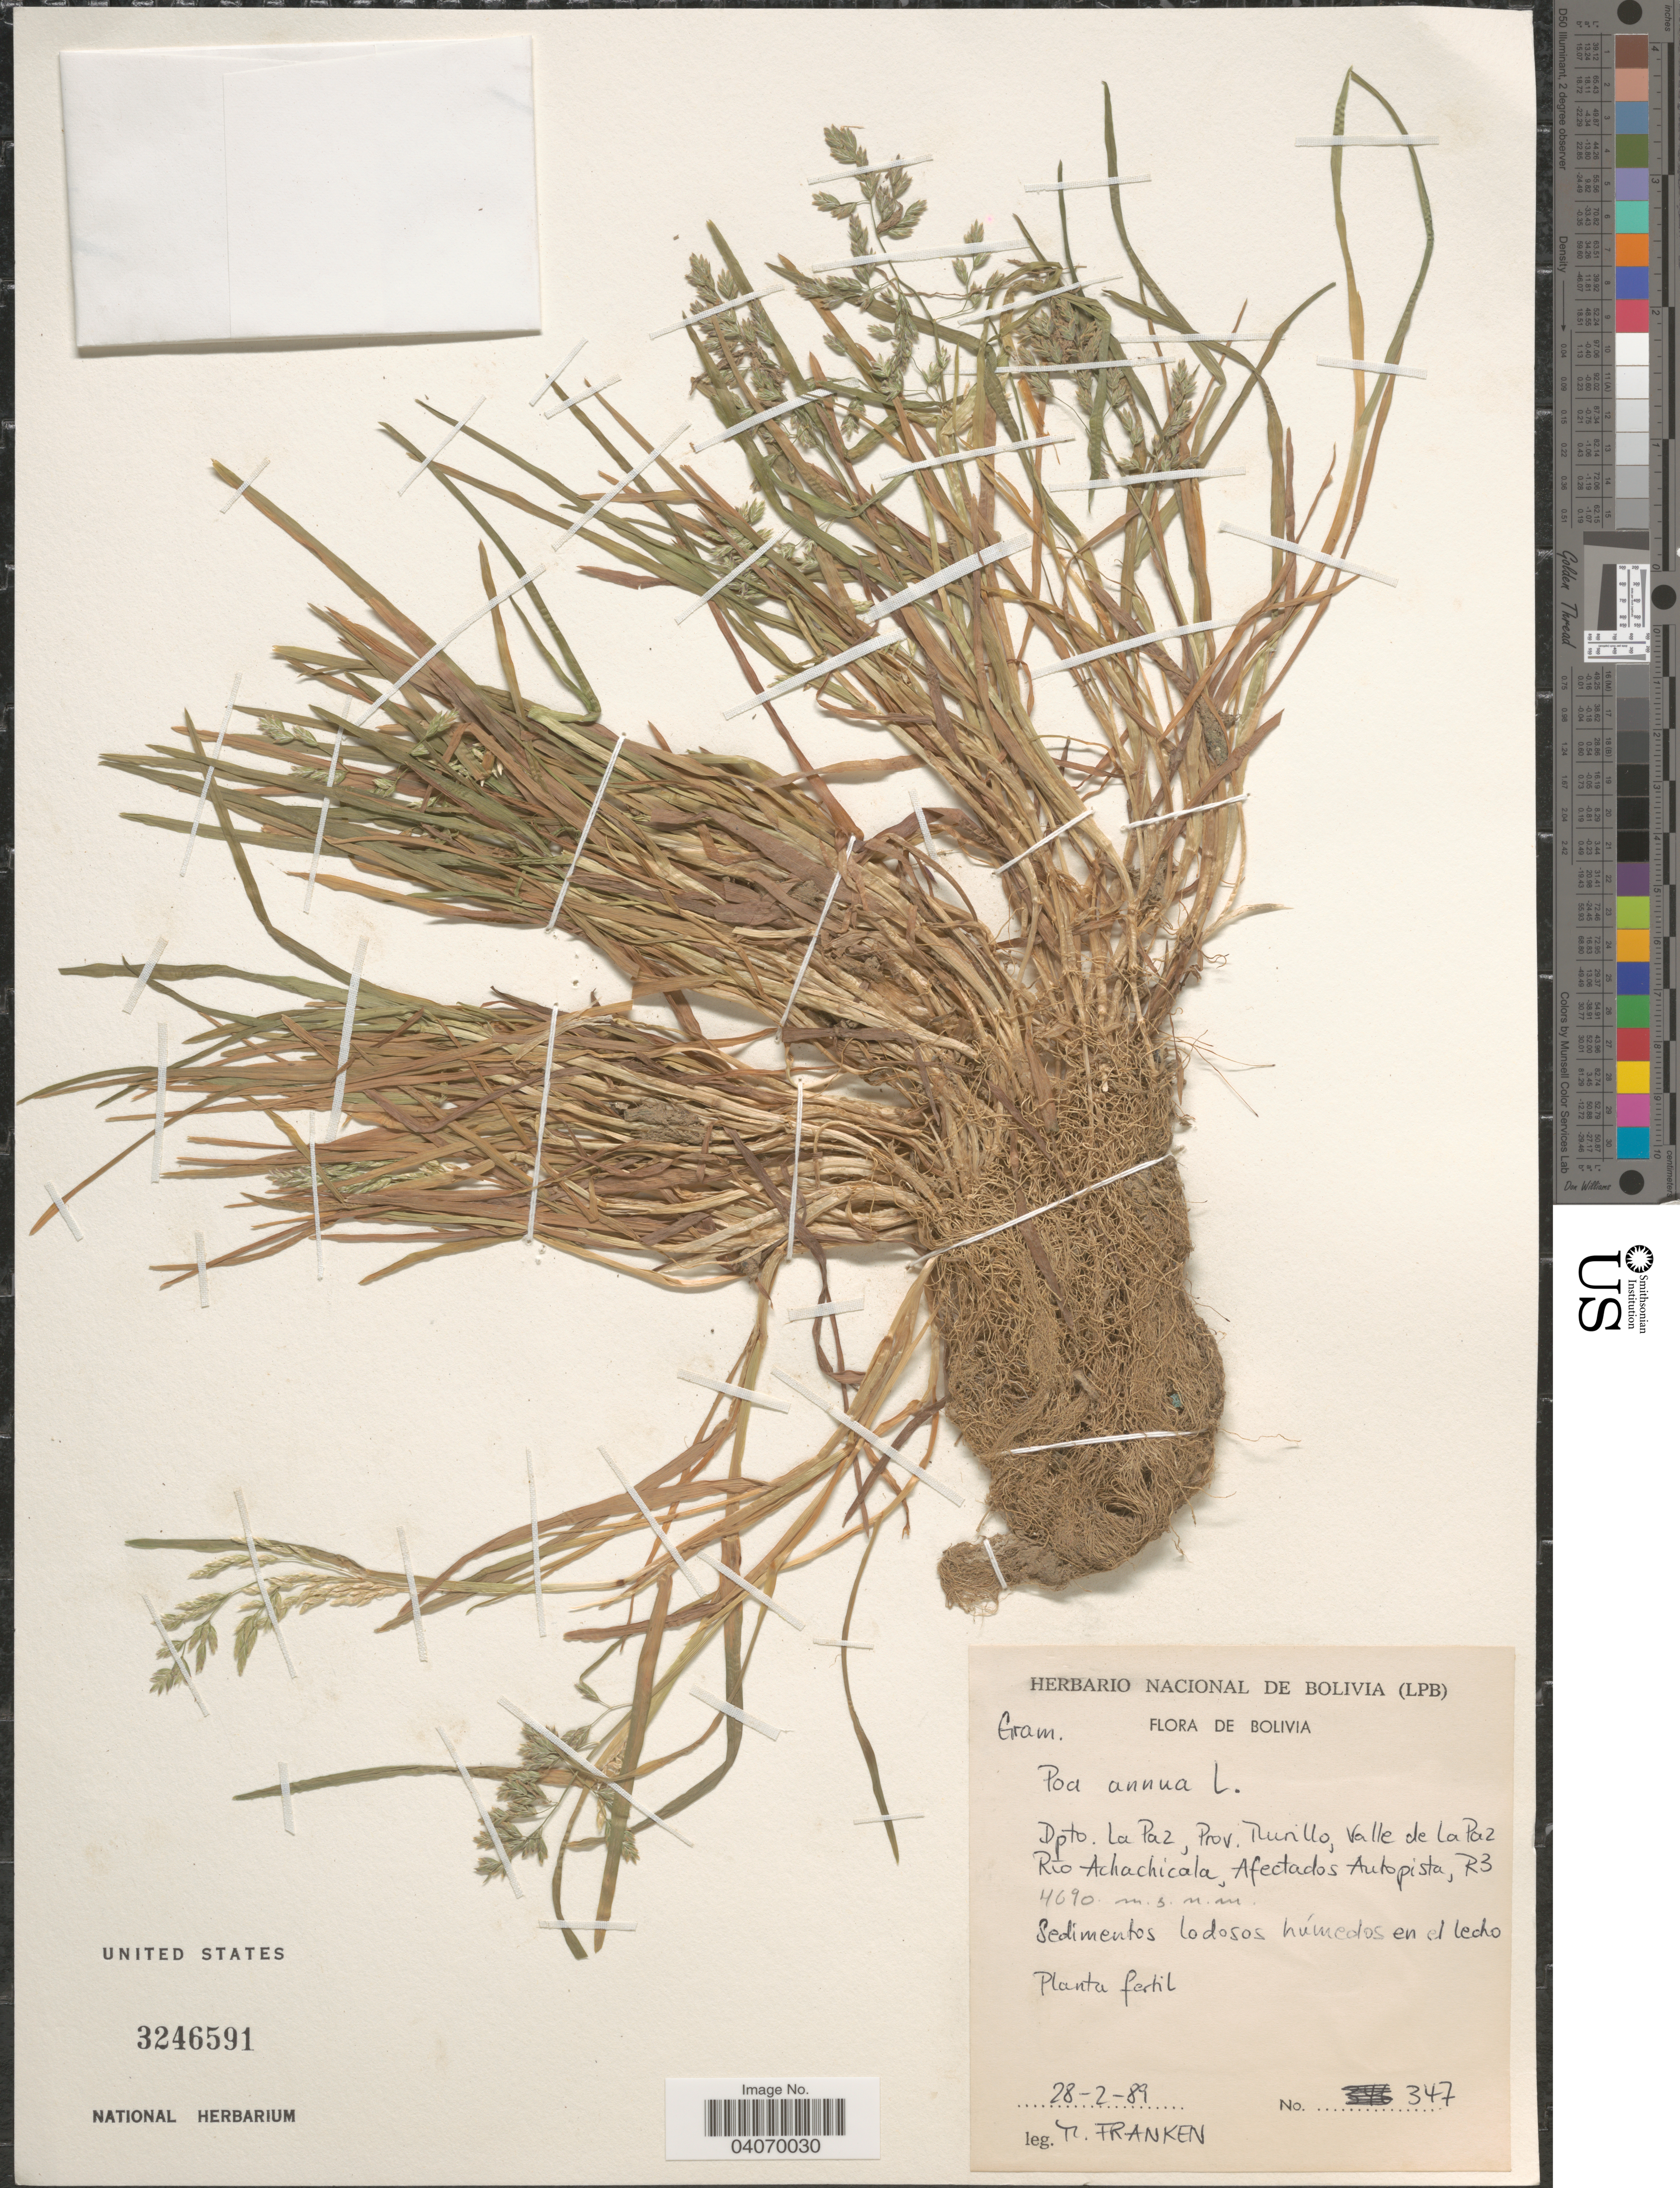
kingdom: Plantae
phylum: Tracheophyta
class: Liliopsida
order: Poales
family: Poaceae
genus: Poa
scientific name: Poa annua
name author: L.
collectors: P. Franken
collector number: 347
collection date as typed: Transcribed d/m/y: 28/2/89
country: Bolivia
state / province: La Paz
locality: Dpto. La Paz, Prov. Murillo, Valle de La Paz. Rio Achachicala, Afectados Autopista, R3.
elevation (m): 4690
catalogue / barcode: US 3246591